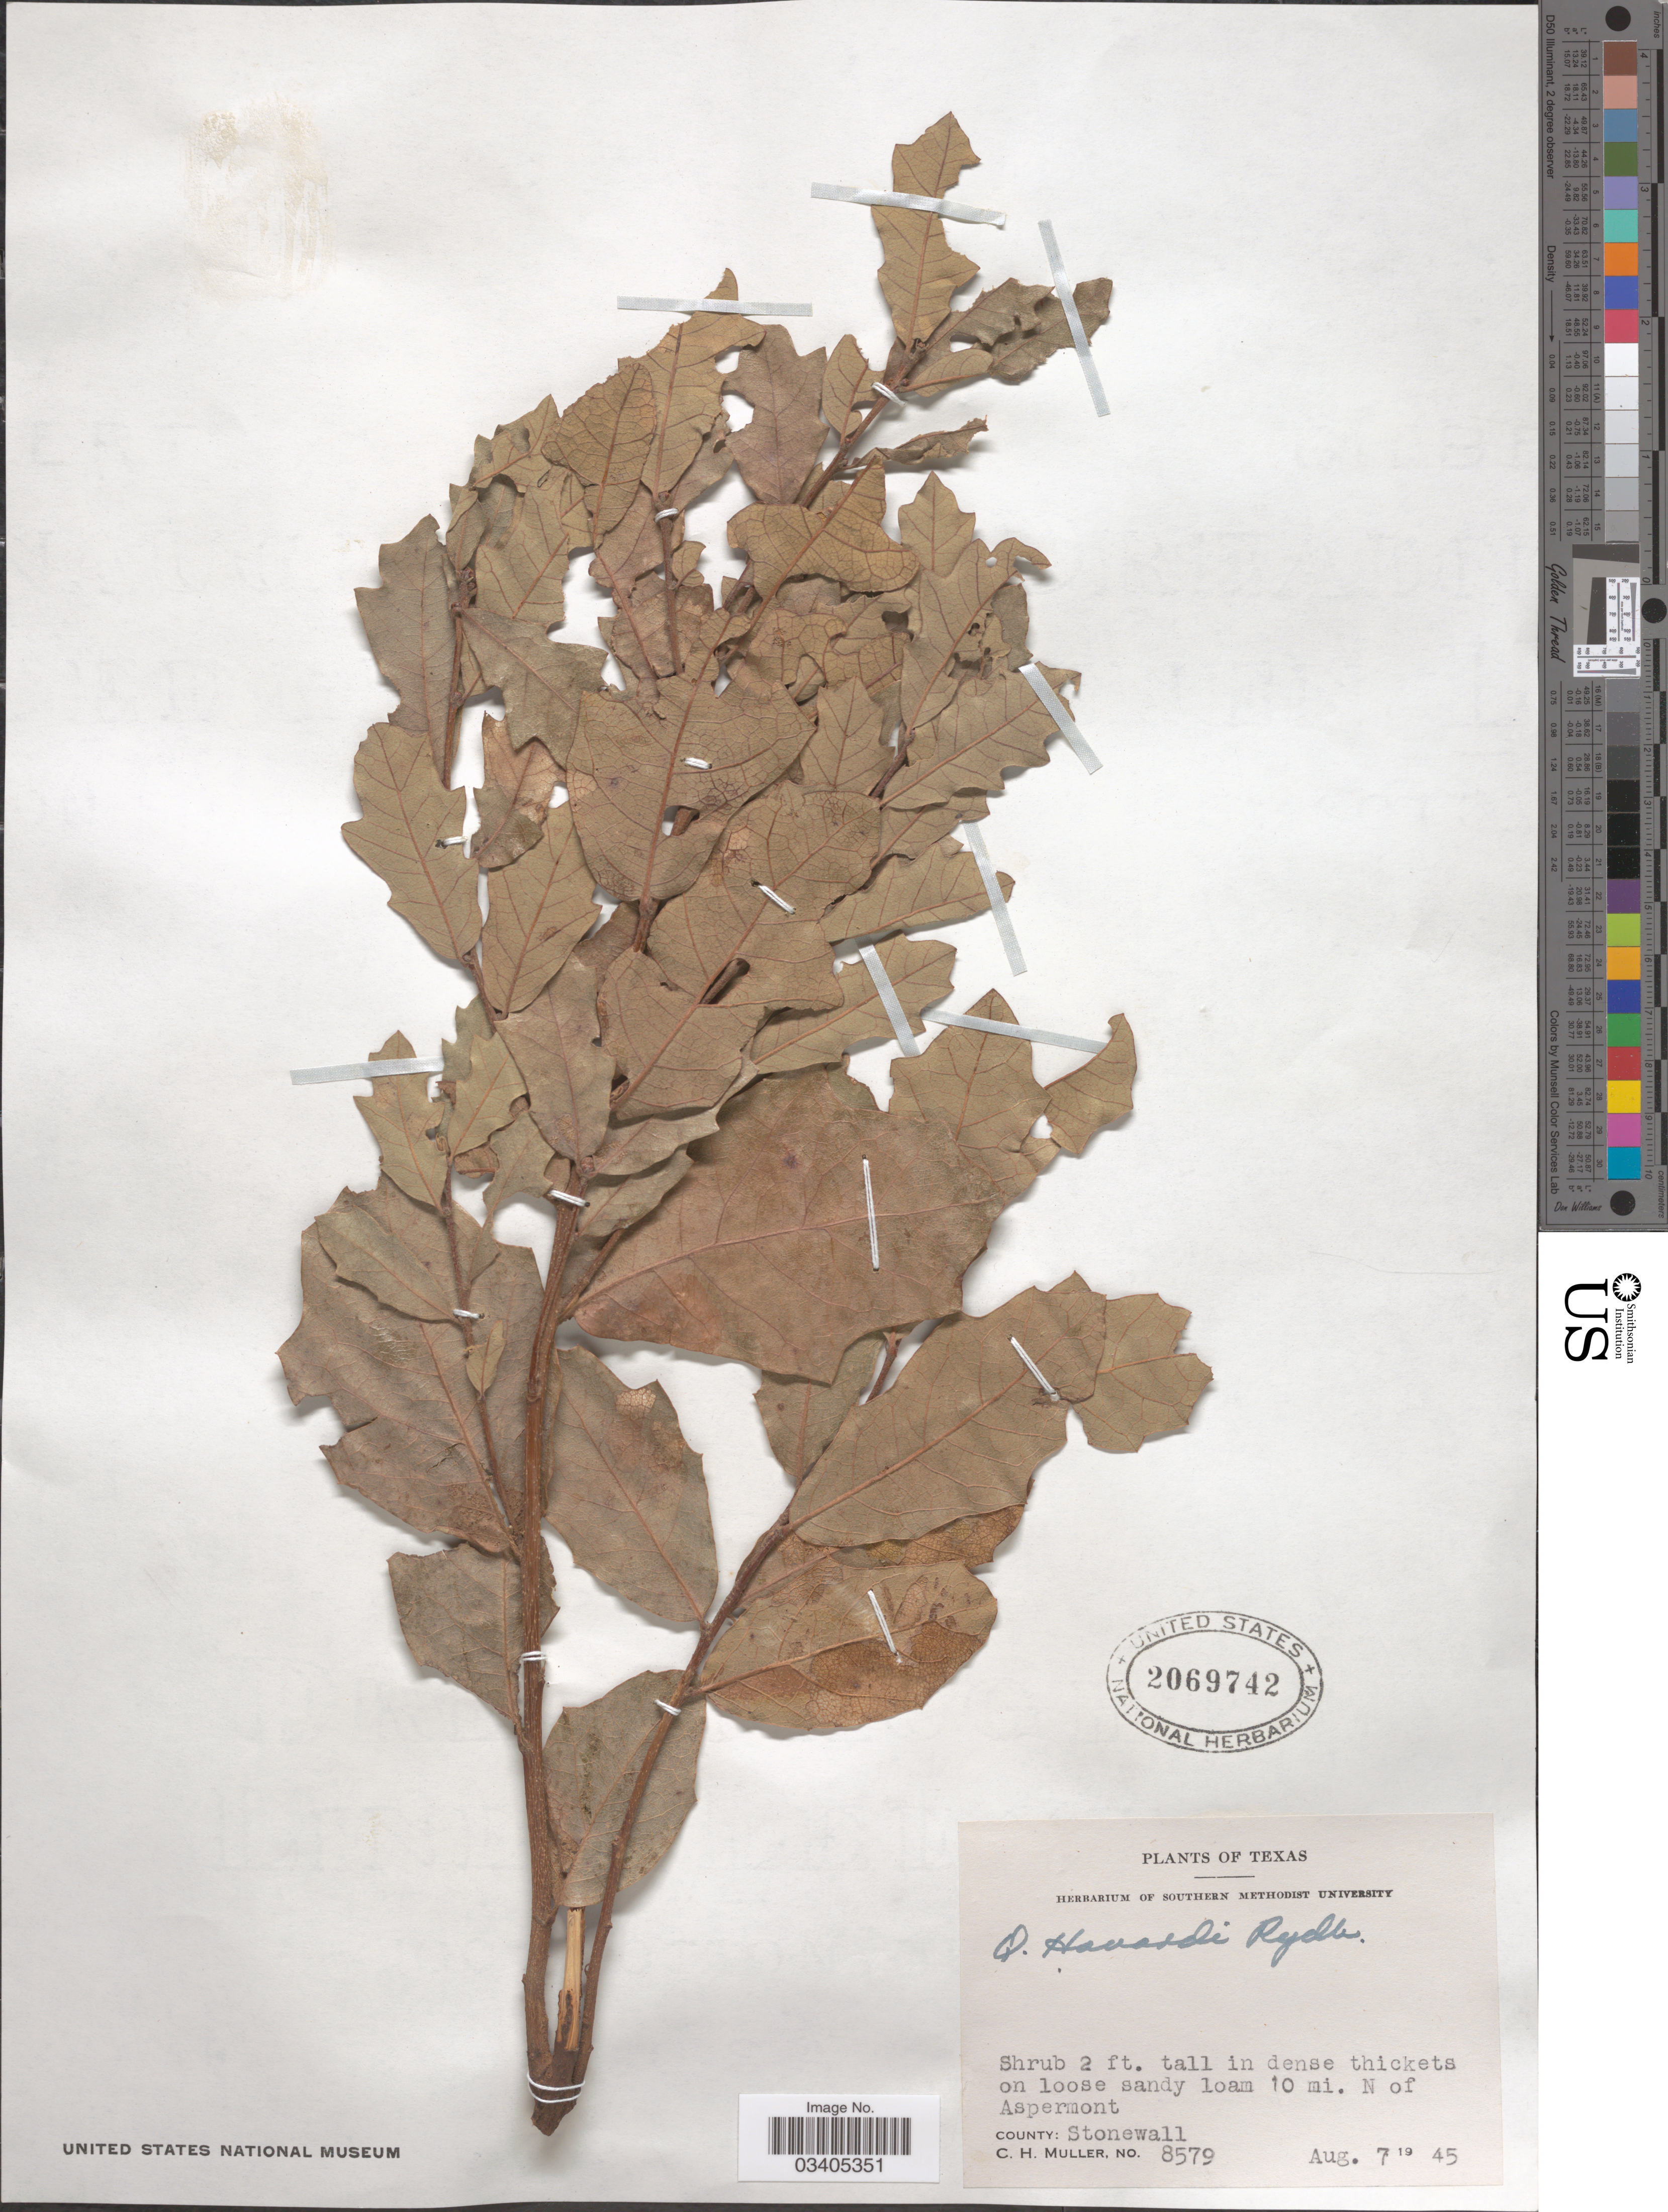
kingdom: Plantae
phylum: Tracheophyta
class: Magnoliopsida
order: Fagales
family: Fagaceae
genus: Quercus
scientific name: Quercus havardii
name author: Rydb.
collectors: C. H. Mueller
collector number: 8579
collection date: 1945-08-07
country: United States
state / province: Texas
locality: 10 mi. N of Aspermont. County: Stonewall.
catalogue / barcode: US 2069742